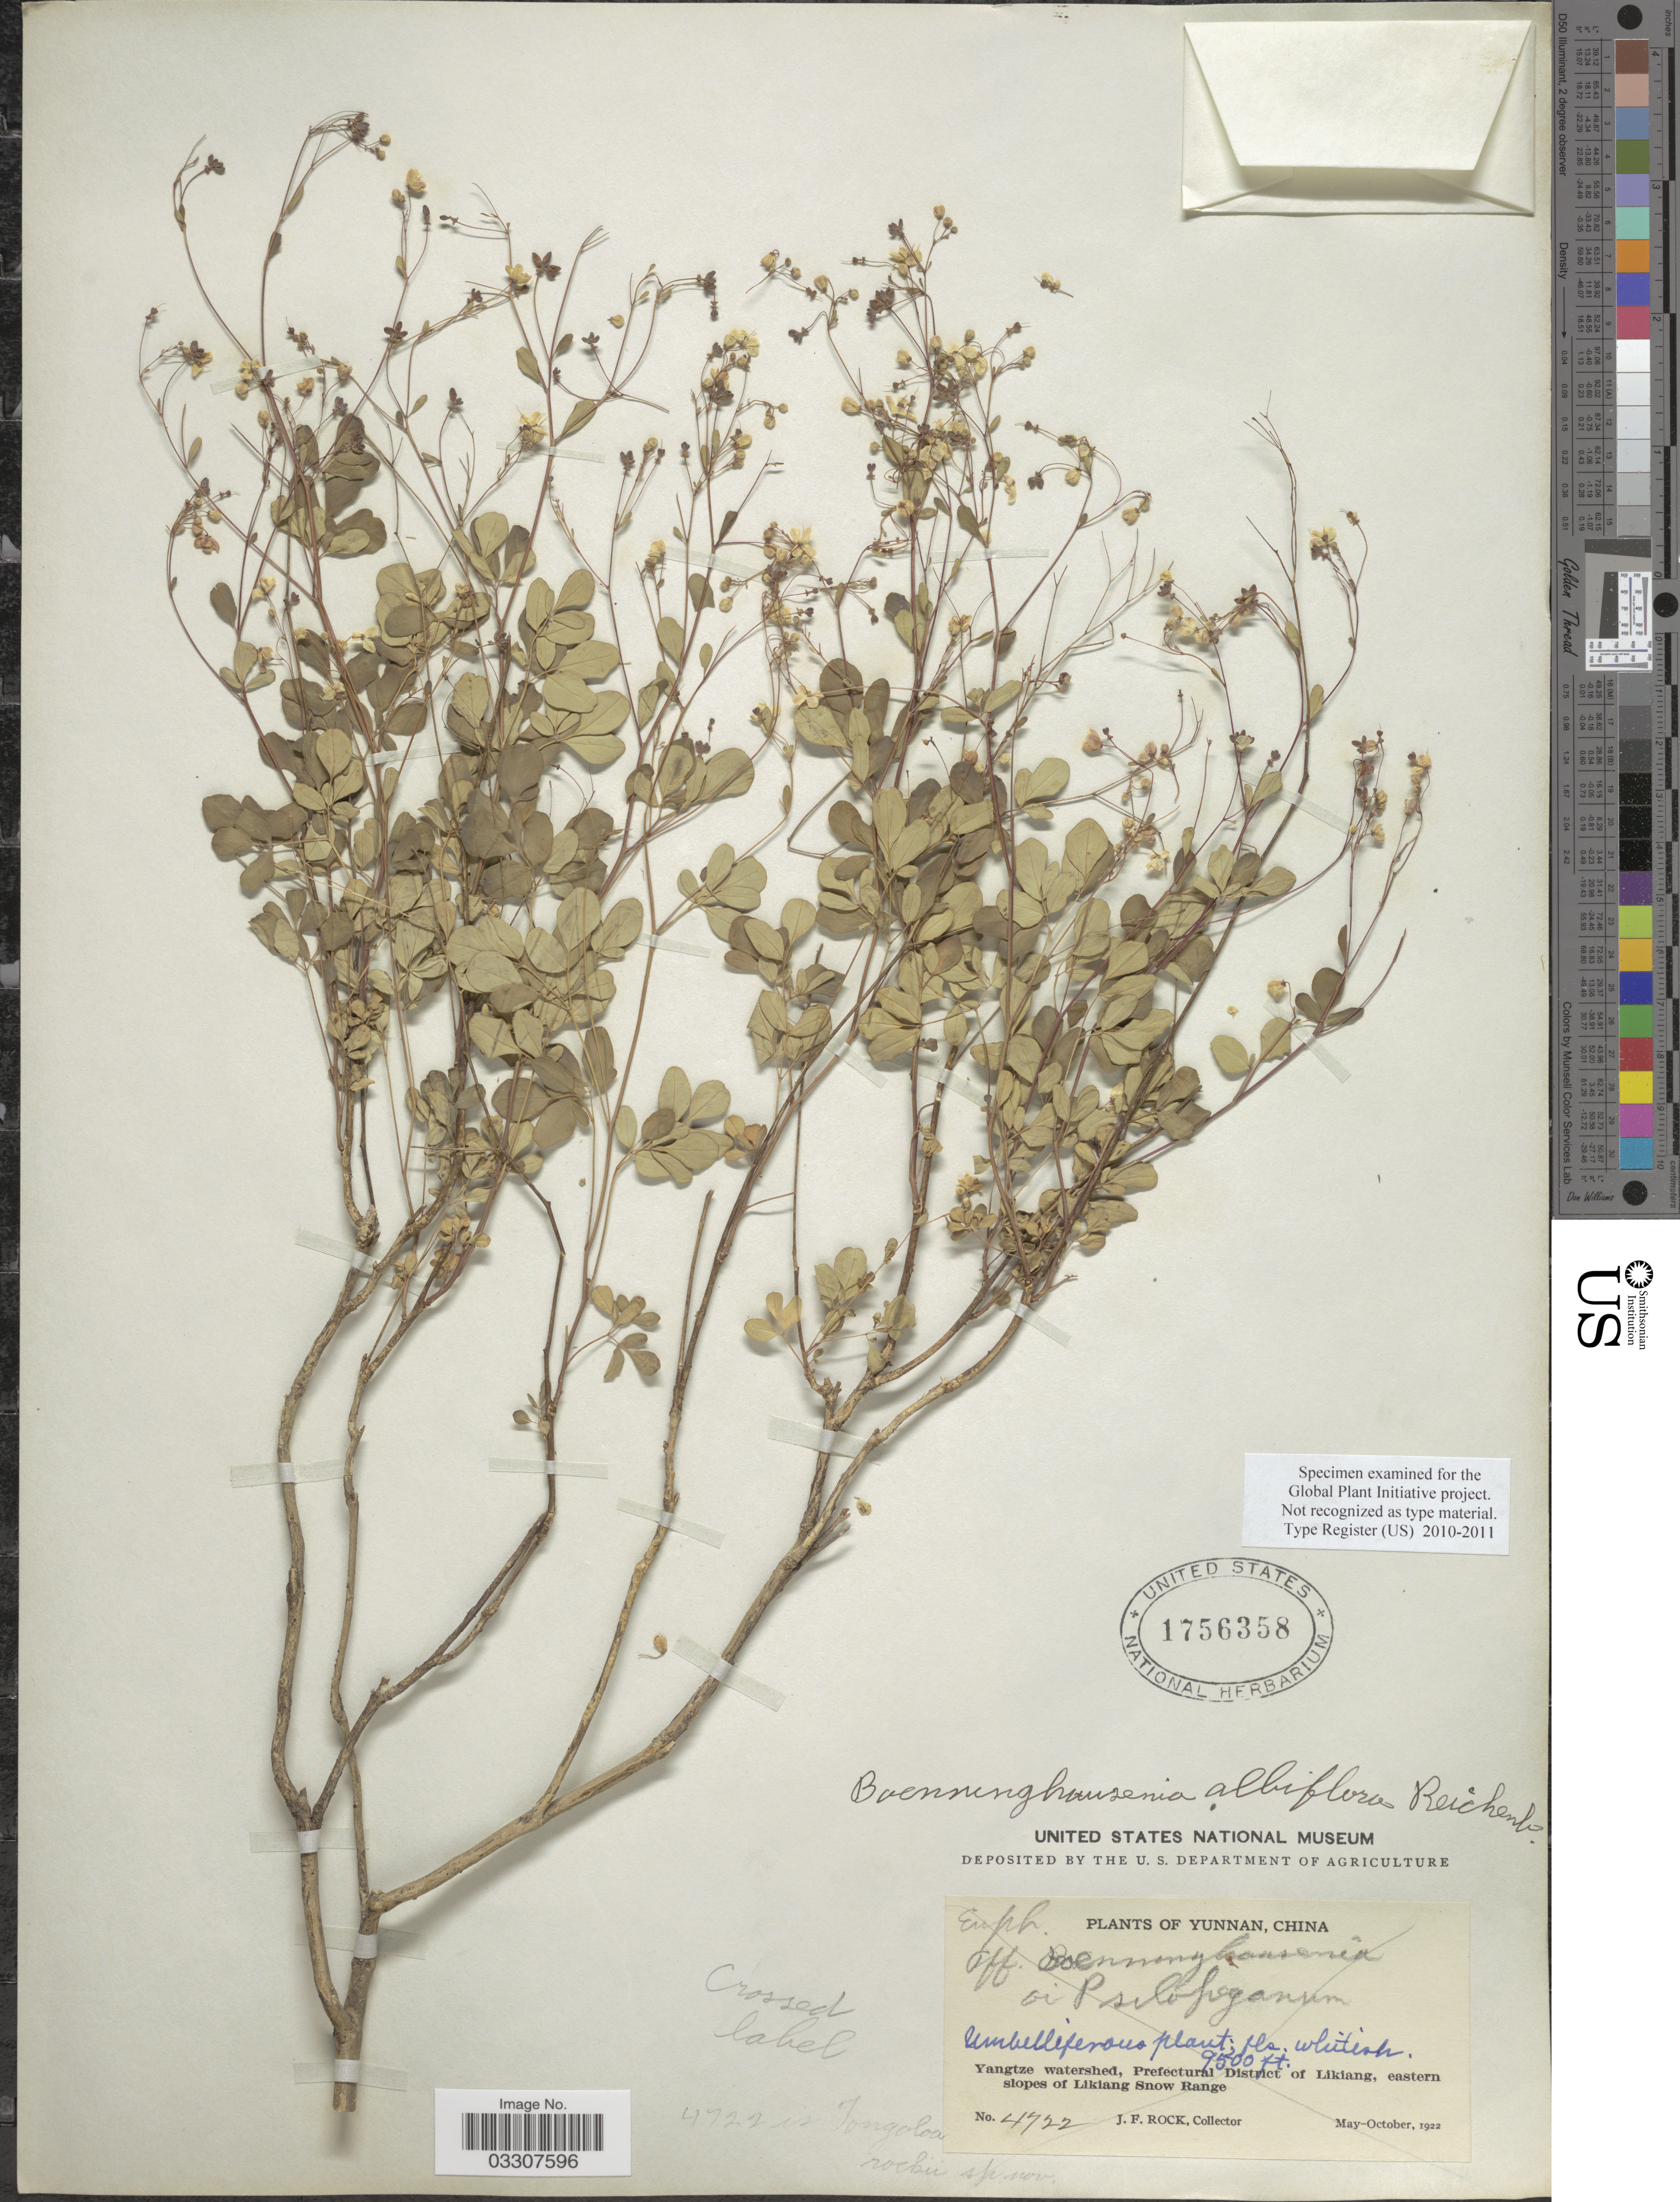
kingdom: Plantae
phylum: Tracheophyta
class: Magnoliopsida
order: Sapindales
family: Rutaceae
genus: Boenninghausenia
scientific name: Boenninghausenia albiflora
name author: (Hook.) Meisn.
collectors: J. Rock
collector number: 4722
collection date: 1922-05/1922-10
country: China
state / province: Yunnan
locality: Yangtze watershed, Prefectural District of Likiang, eastern slopes of Likiang Snow Range.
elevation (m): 2896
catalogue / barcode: US 1756358